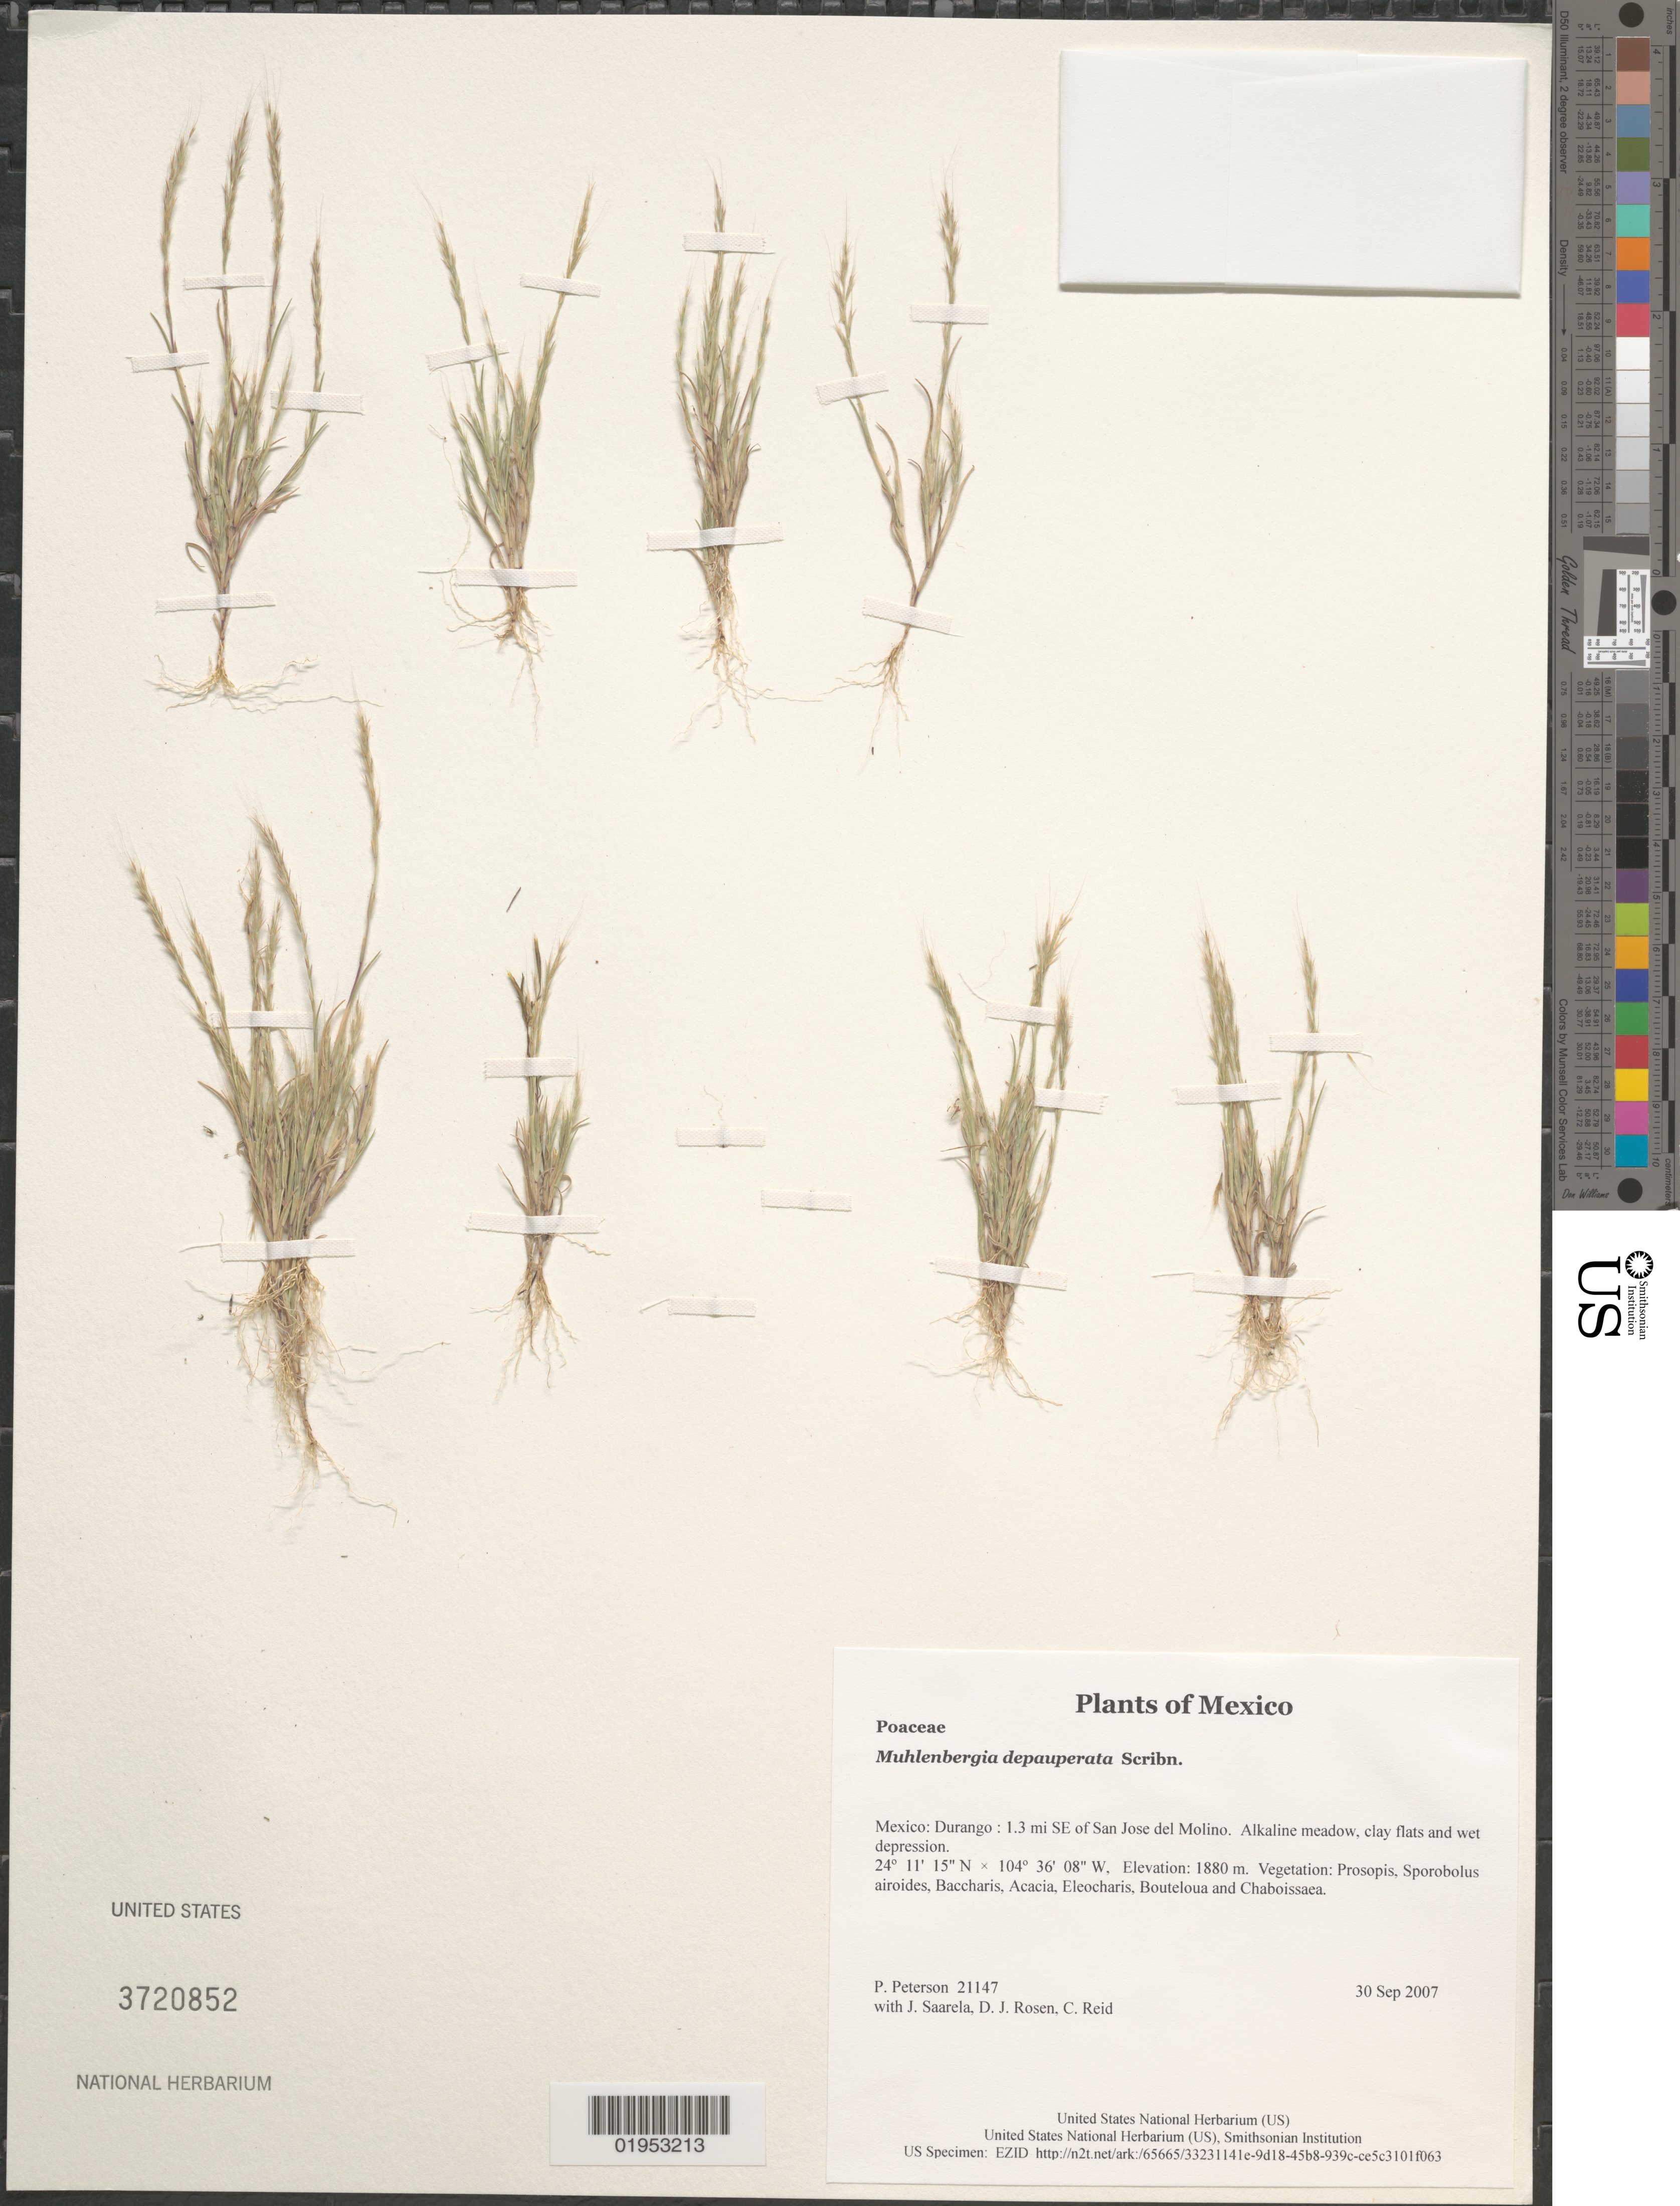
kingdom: Plantae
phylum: Tracheophyta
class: Liliopsida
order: Poales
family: Poaceae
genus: Muhlenbergia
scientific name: Muhlenbergia depauperata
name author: Scribn.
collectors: P. M. Peterson, J. Saarela, D. J. Rosen & C. Reid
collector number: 21147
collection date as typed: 30 Sep 2007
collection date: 2007-09-30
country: Mexico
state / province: Durango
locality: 1.3 mi SE of San Jose del Molino. Alkaline meadow, clay flats and wet depression.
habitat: Vegetation: Prosopis, Sporobolus airoides, Baccharis, Acacia, Eleocharis, Bouteloua and Chaboissaea.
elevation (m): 1880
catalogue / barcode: US 3720852